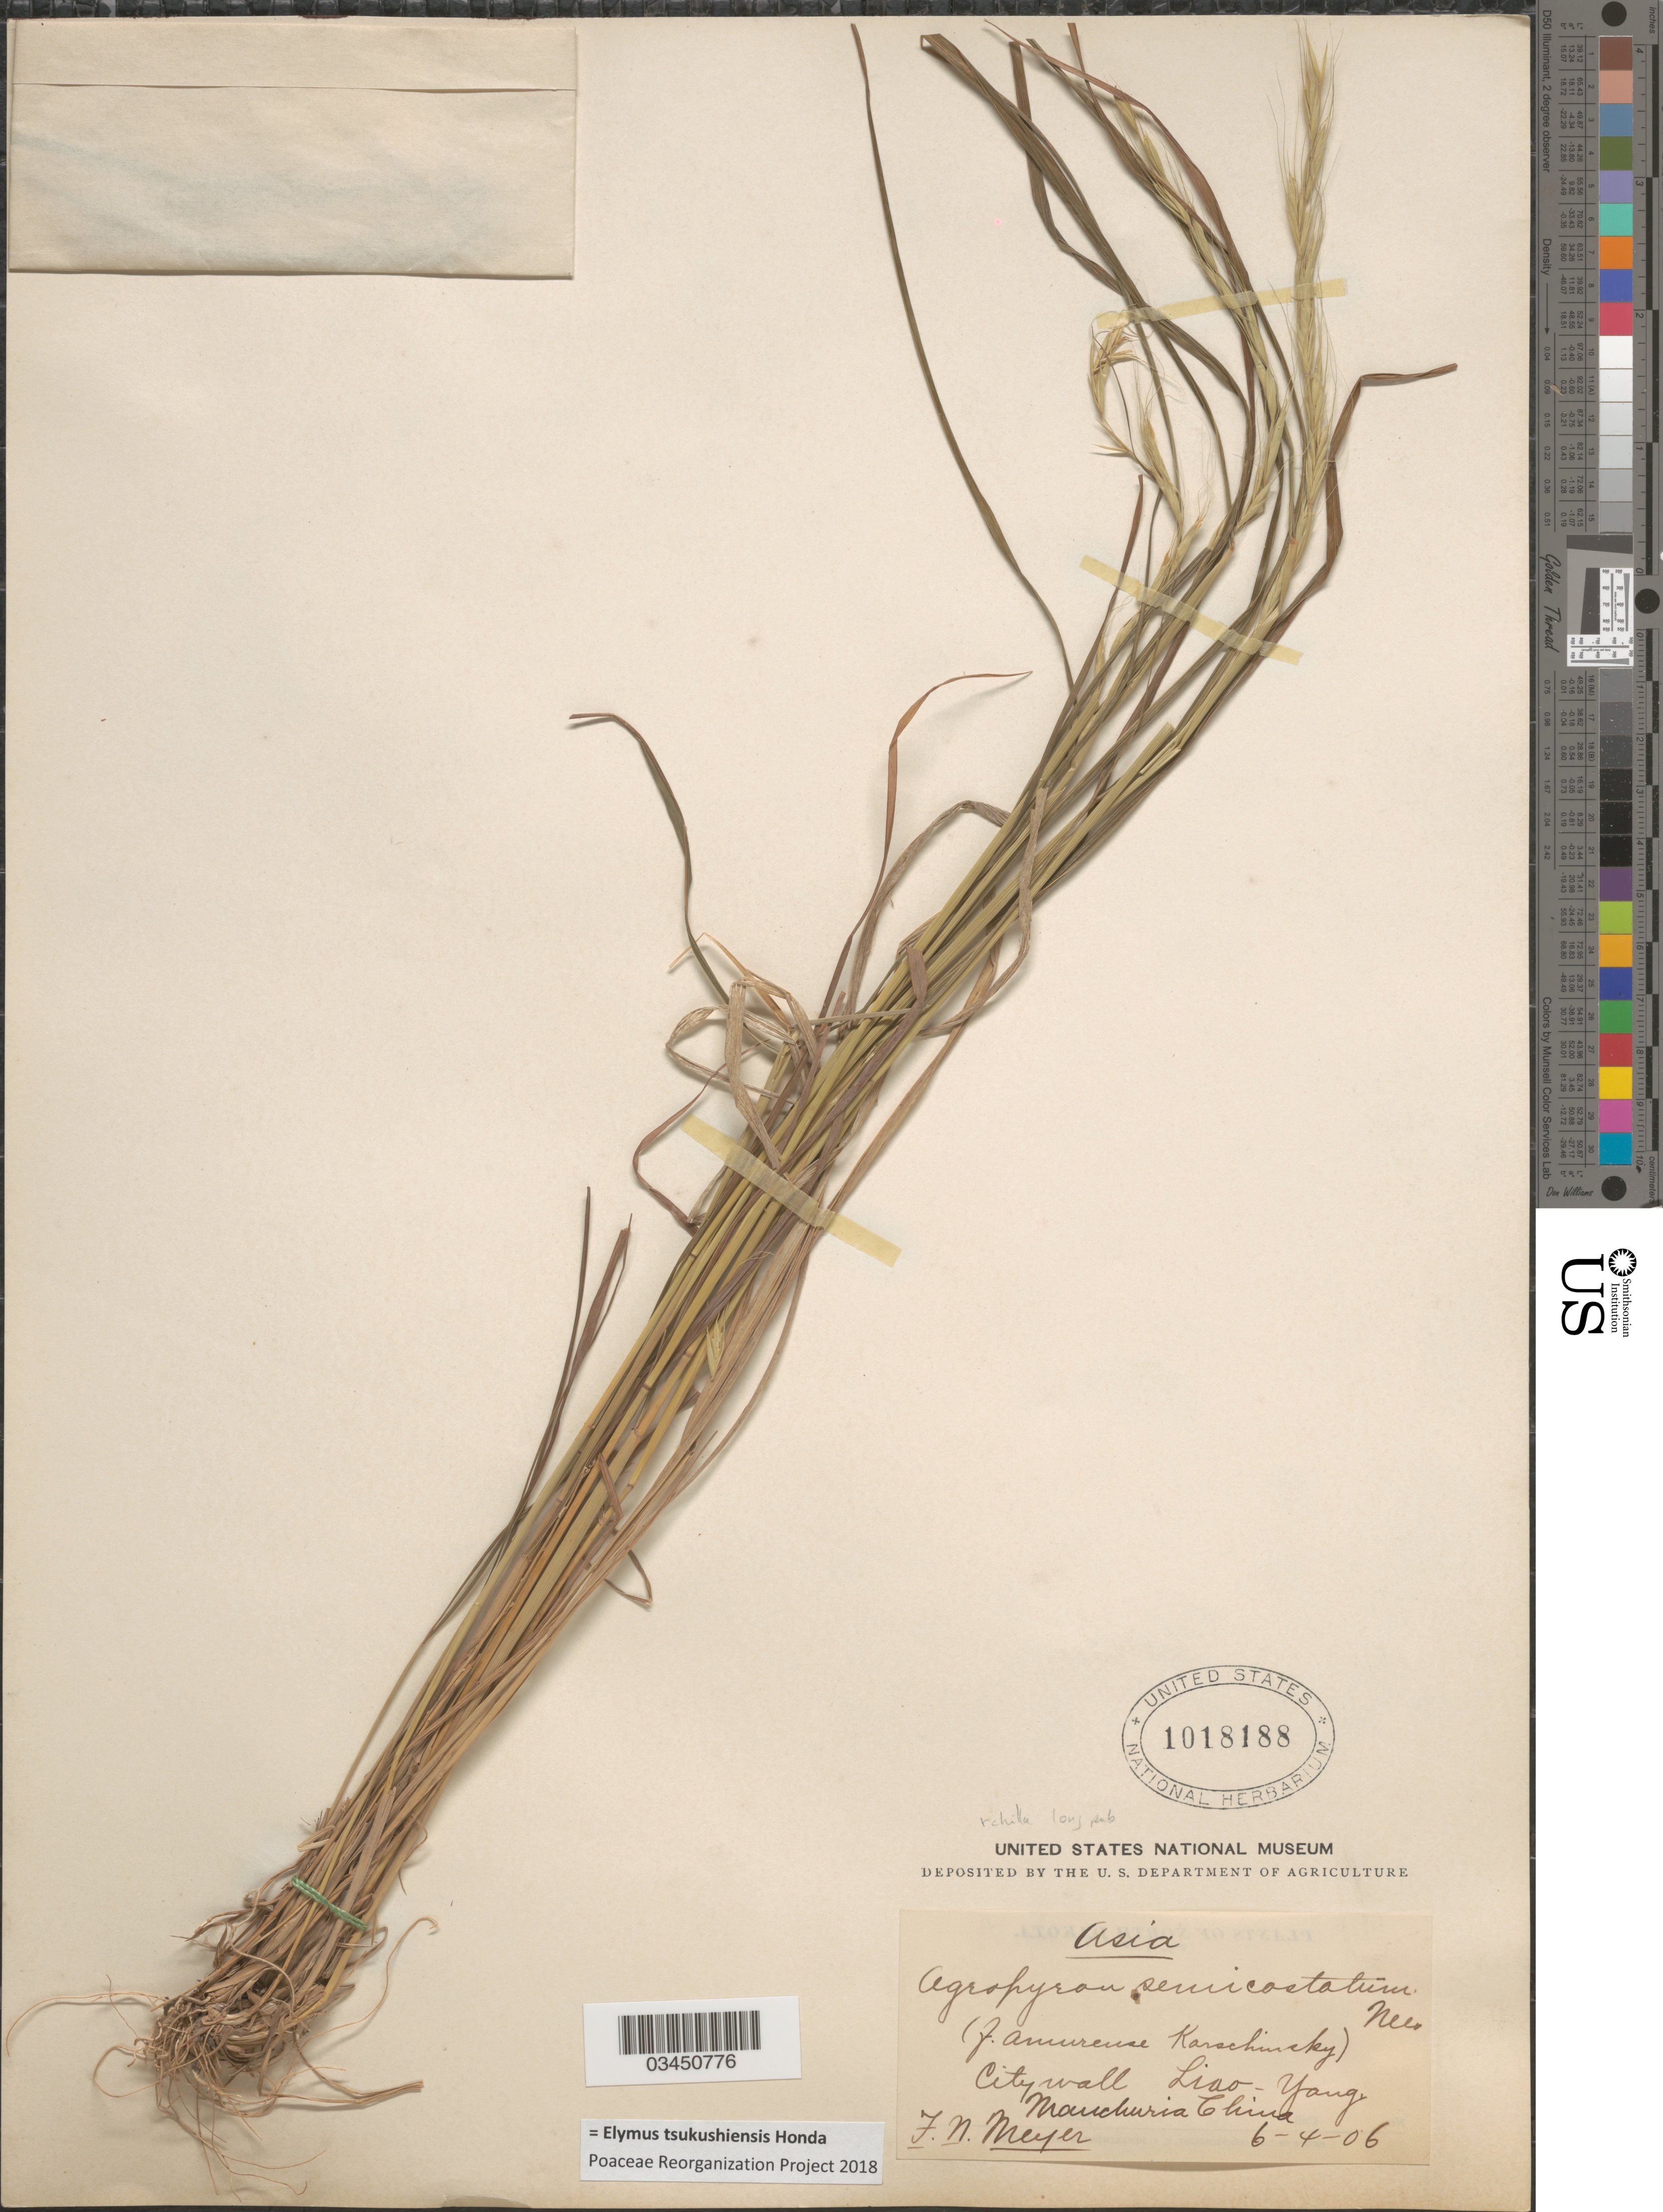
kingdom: Plantae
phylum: Tracheophyta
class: Liliopsida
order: Poales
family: Poaceae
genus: Elymus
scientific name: Elymus tsukushiensis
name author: Honda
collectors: F. N. Meyer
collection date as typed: Transcribed d/m/y: 6/4/6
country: China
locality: City wall Liao-Yang, Manchuria.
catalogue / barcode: US 1018188